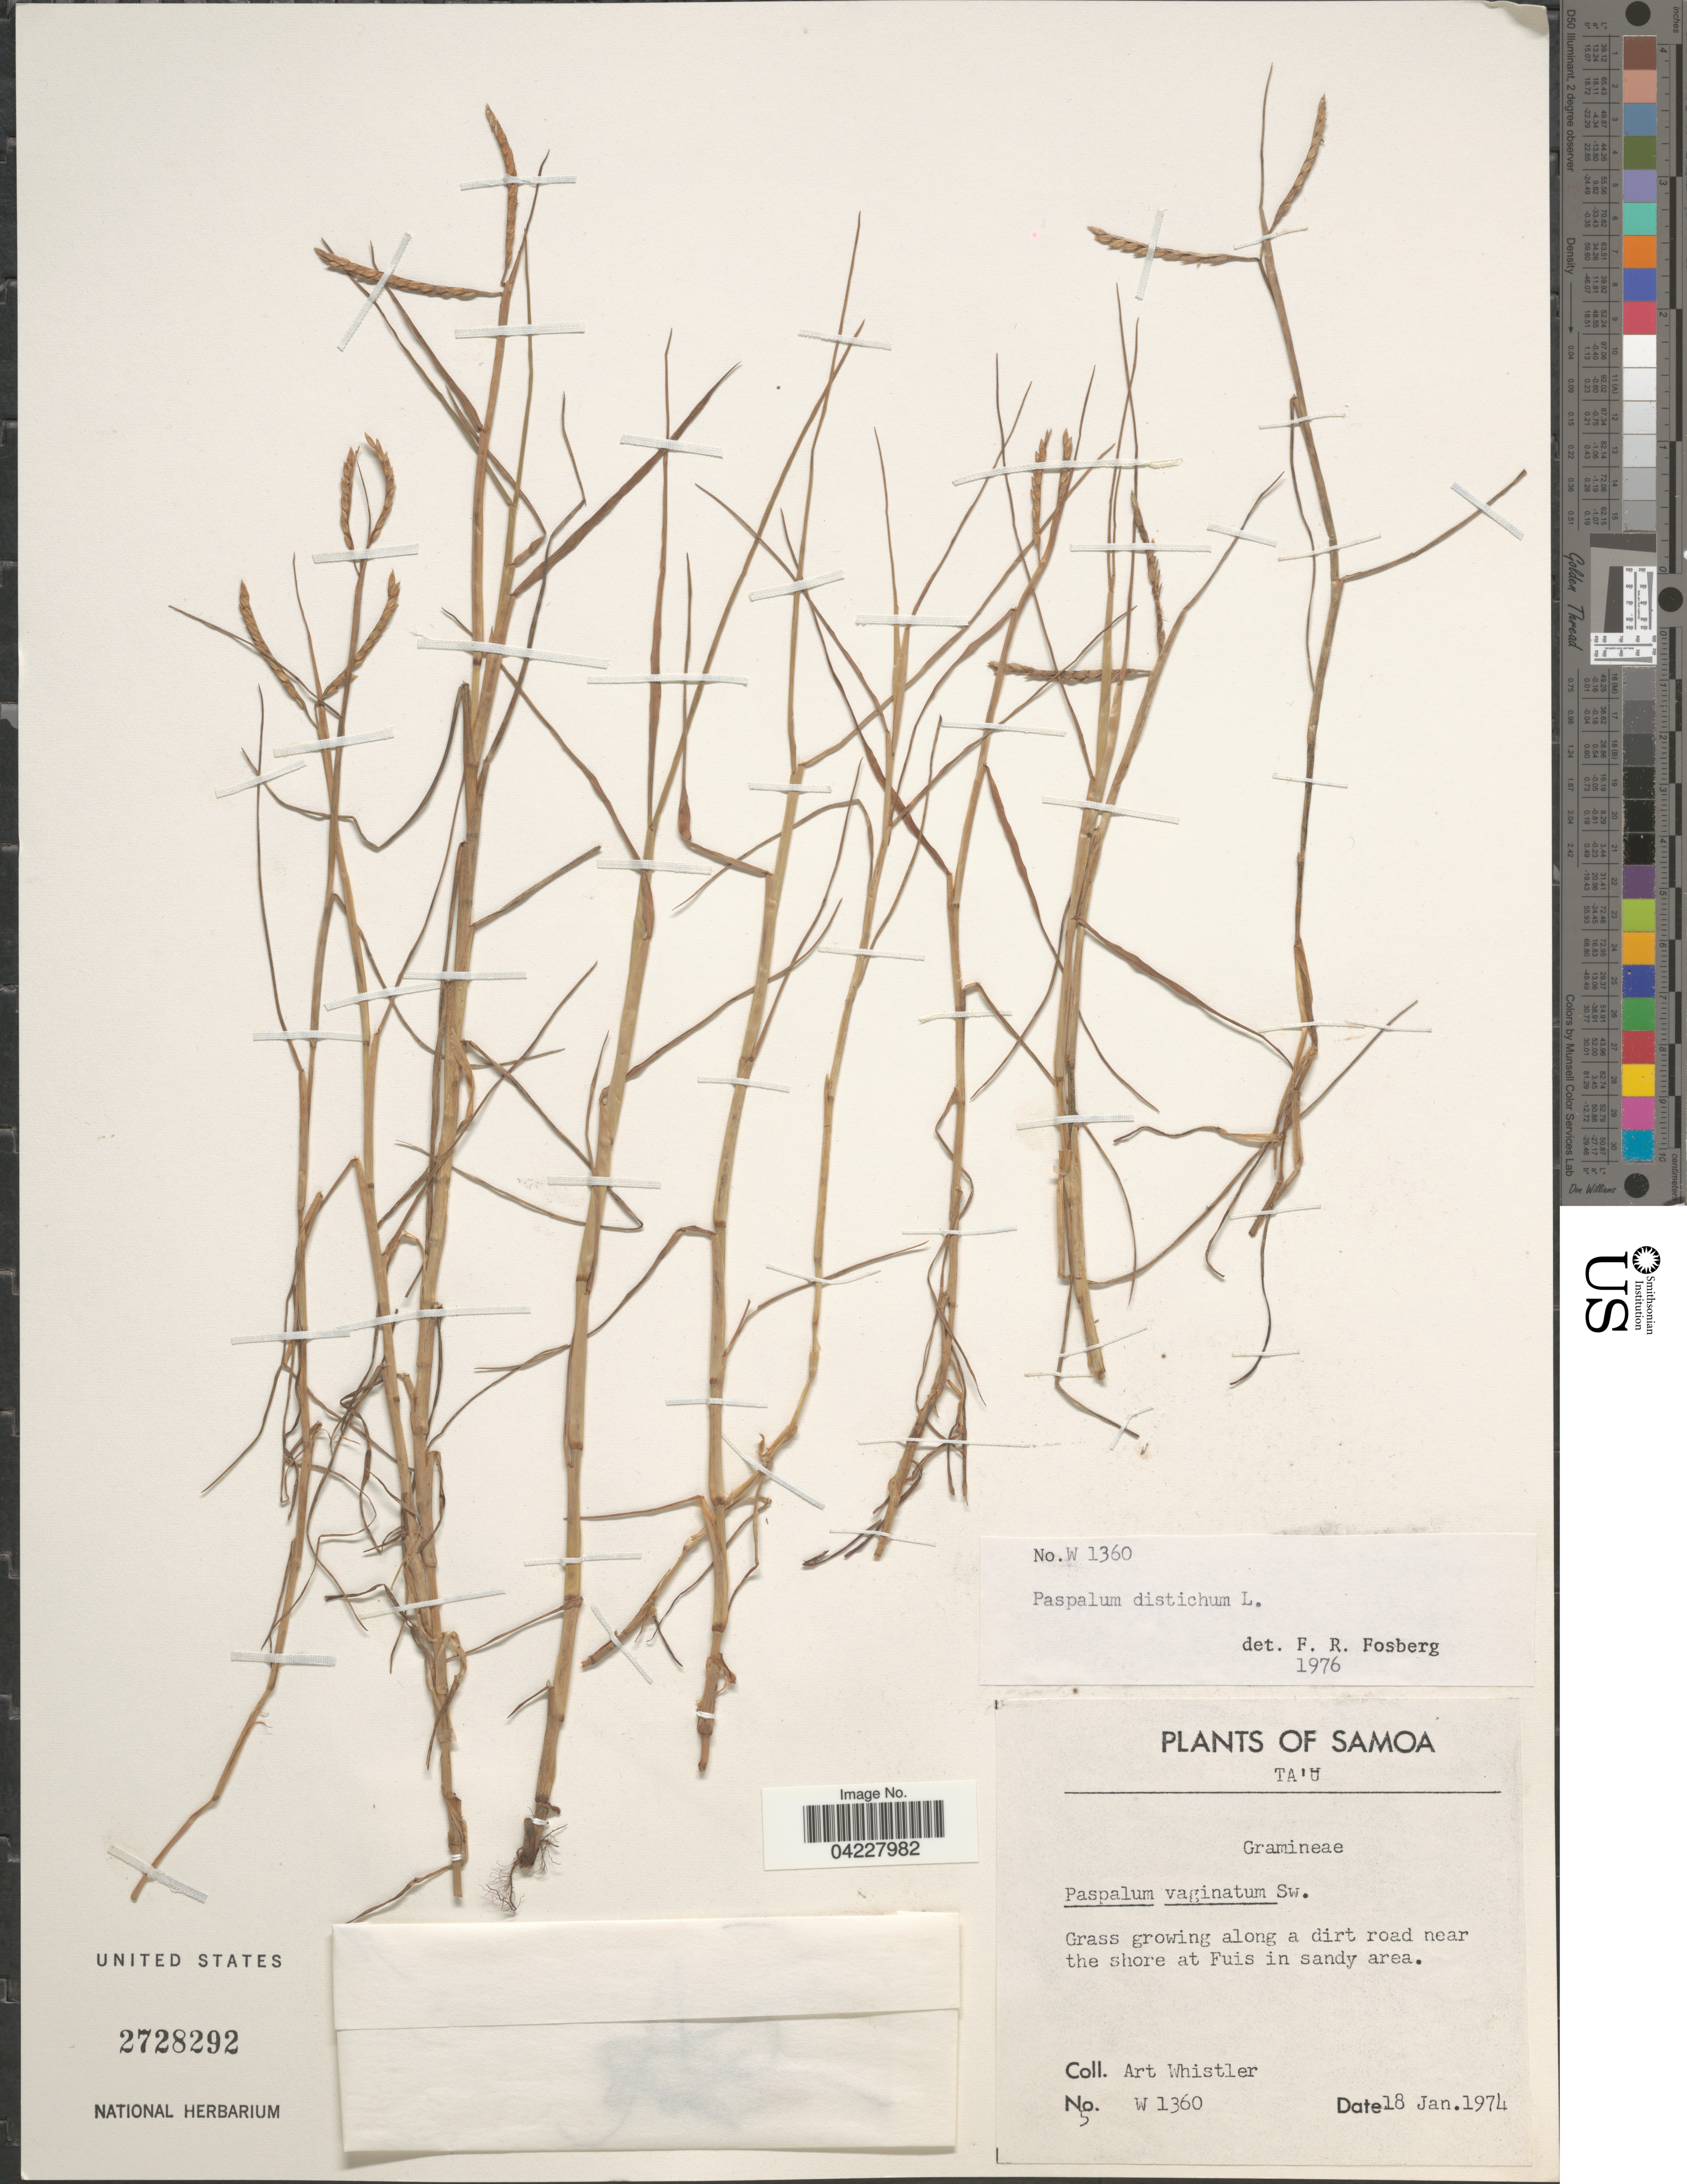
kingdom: Plantae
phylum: Tracheophyta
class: Liliopsida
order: Poales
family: Poaceae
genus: Paspalum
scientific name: Paspalum distichum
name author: L.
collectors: A. Whistler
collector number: W1360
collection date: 1974-01-18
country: American Samoa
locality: Samoa. Ta'u. Grass growing along a dirt road near the shore at Fuis in sandy area.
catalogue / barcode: US 2728292